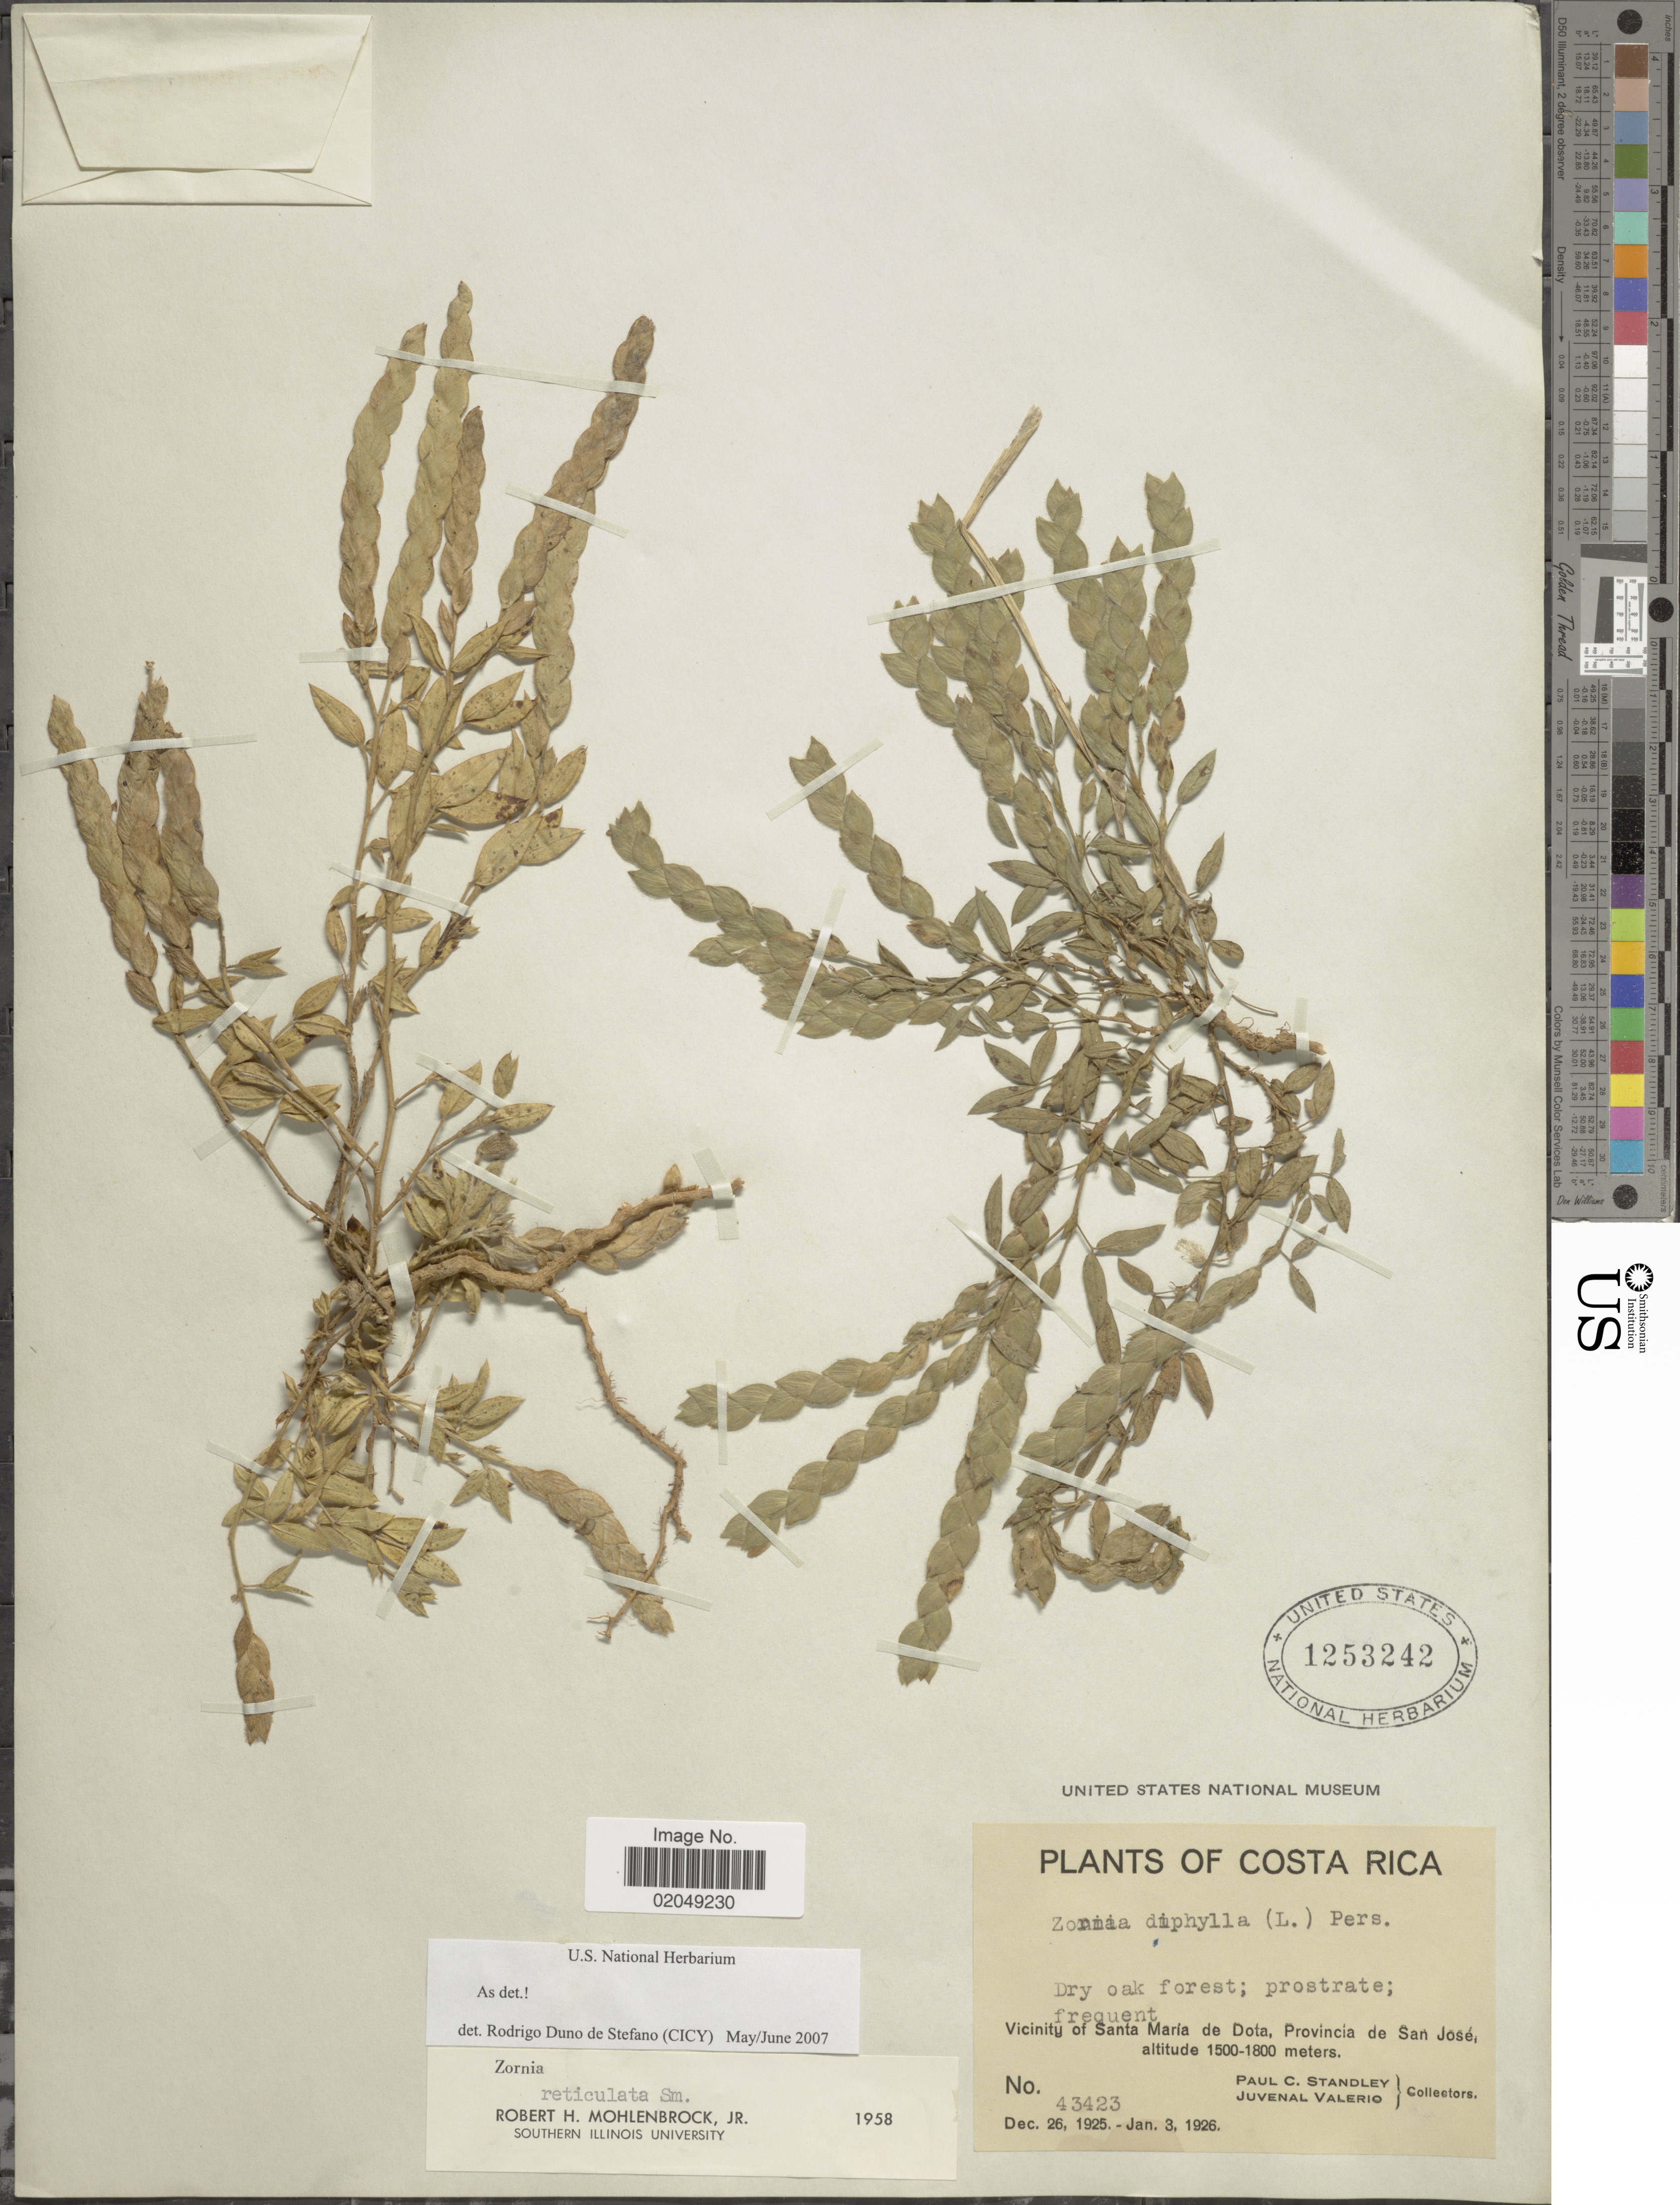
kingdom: Plantae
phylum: Tracheophyta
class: Magnoliopsida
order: Fabales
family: Fabaceae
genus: Zornia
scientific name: Zornia reticulata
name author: Sm.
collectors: P. C. Standley & J. Valerio R.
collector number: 43423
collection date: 1925-12-26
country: Costa Rica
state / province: San José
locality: Dry oak forest, vicinity of Santa Maria de Dota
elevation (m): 1500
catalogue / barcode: US 1253242